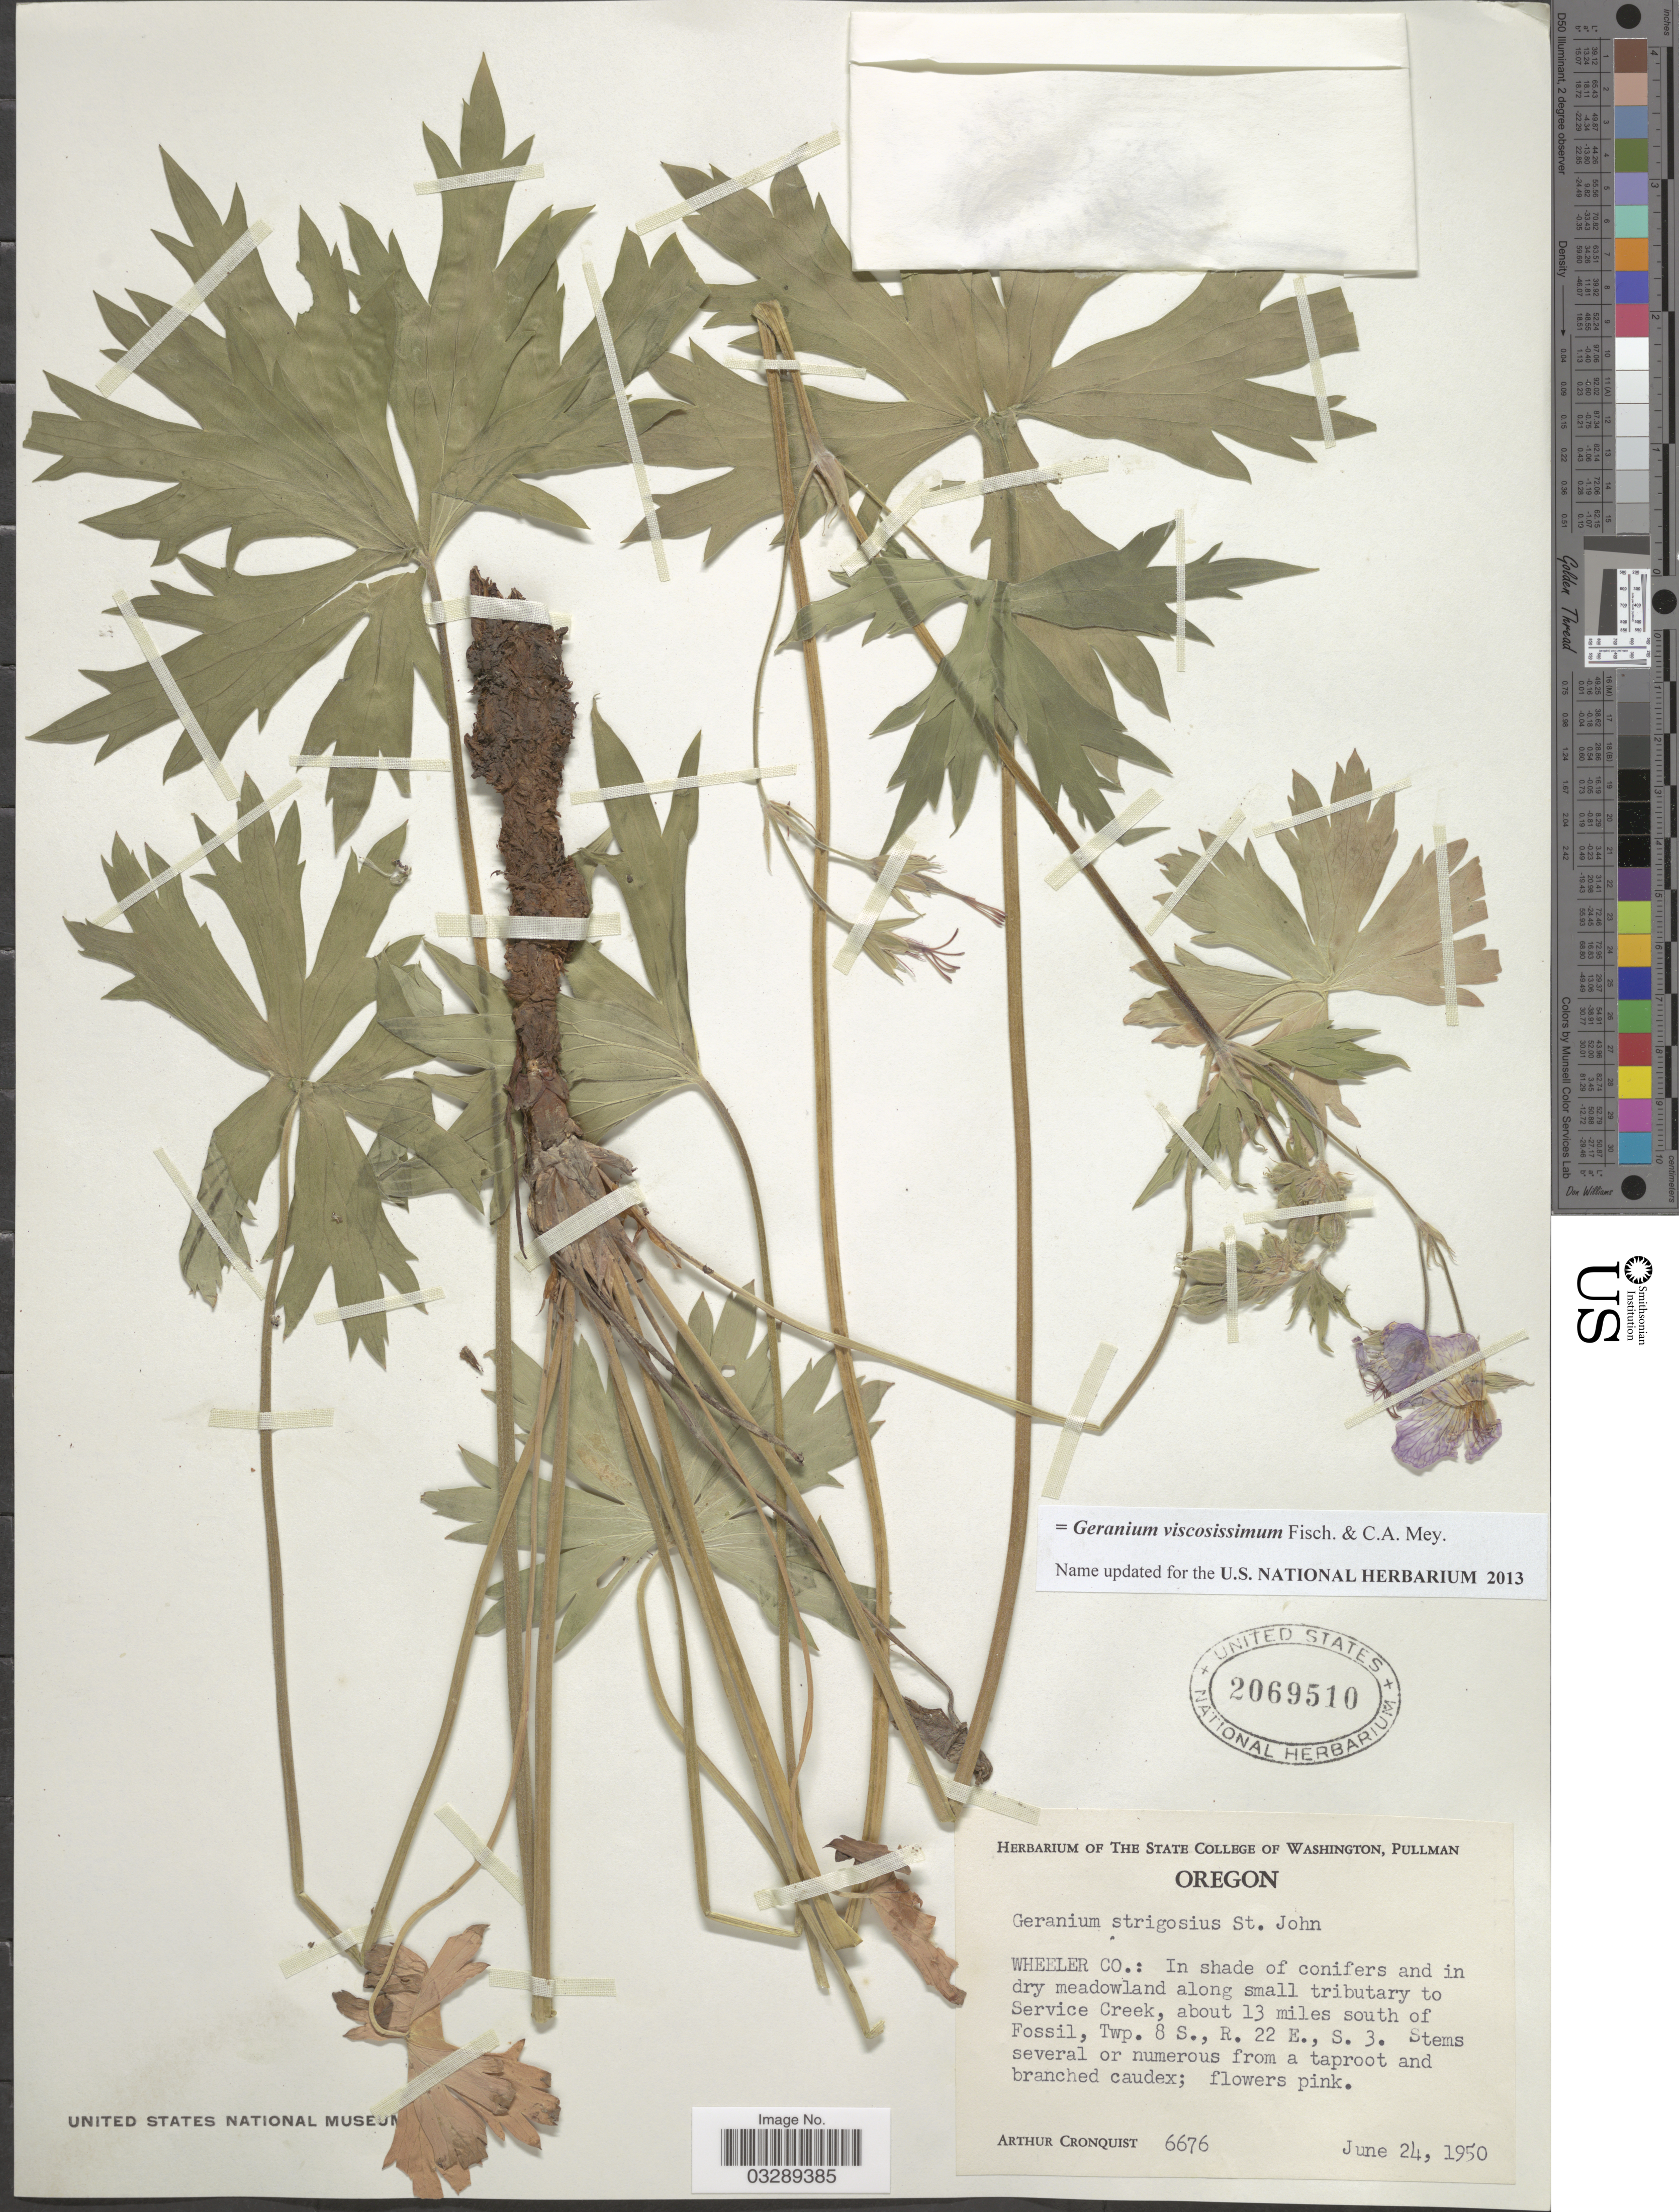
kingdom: Plantae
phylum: Tracheophyta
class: Magnoliopsida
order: Geraniales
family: Geraniaceae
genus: Geranium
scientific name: Geranium viscosissimum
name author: Fisch. & C.A. Mey.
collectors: A. J. Cronquist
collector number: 6676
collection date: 1950-06-24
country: United States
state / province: Oregon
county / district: Wheeler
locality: Wheeler Co.: In shade of conifers and in dry meadowland along small tributary to Service Creek, about 13 miles south of Fossil, Twp. 8S., R.22E., S.3.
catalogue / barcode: US 2069510